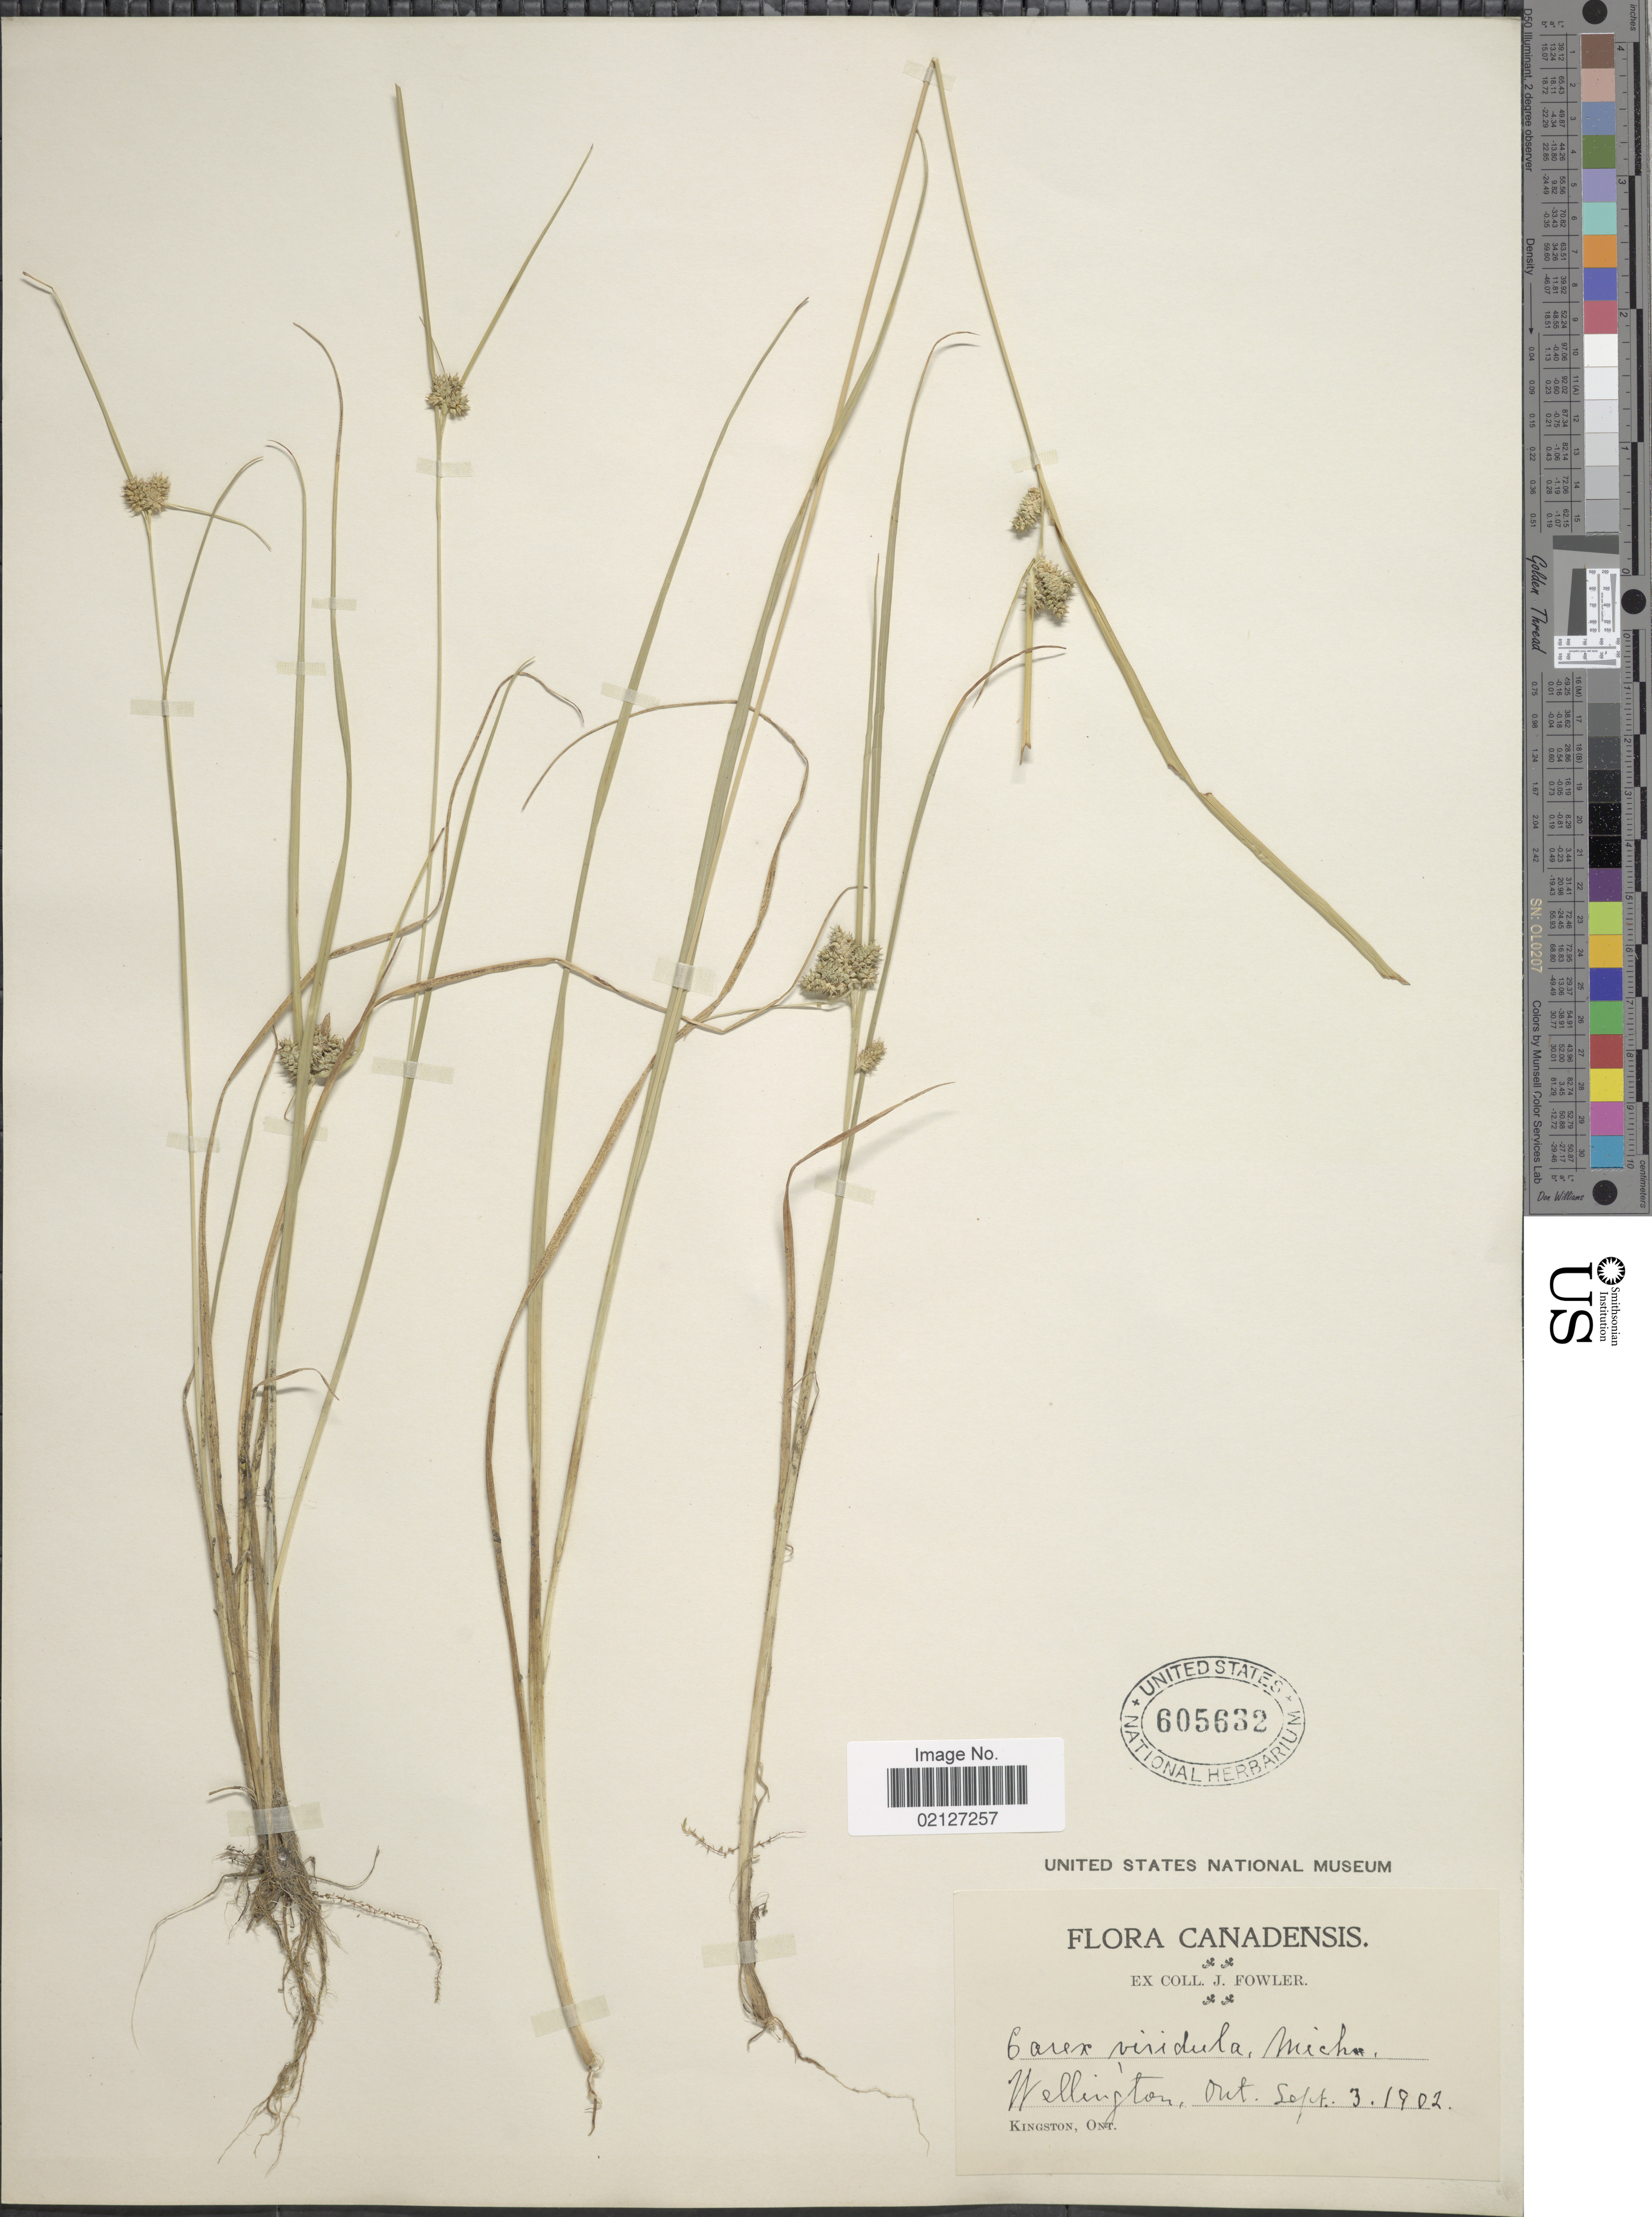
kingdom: Plantae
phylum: Tracheophyta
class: Liliopsida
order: Poales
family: Cyperaceae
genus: Carex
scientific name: Carex oederi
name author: Retz.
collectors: J. P. Fowler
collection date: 1902-09-03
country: Canada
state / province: Ontario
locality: Wellington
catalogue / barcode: US 605632